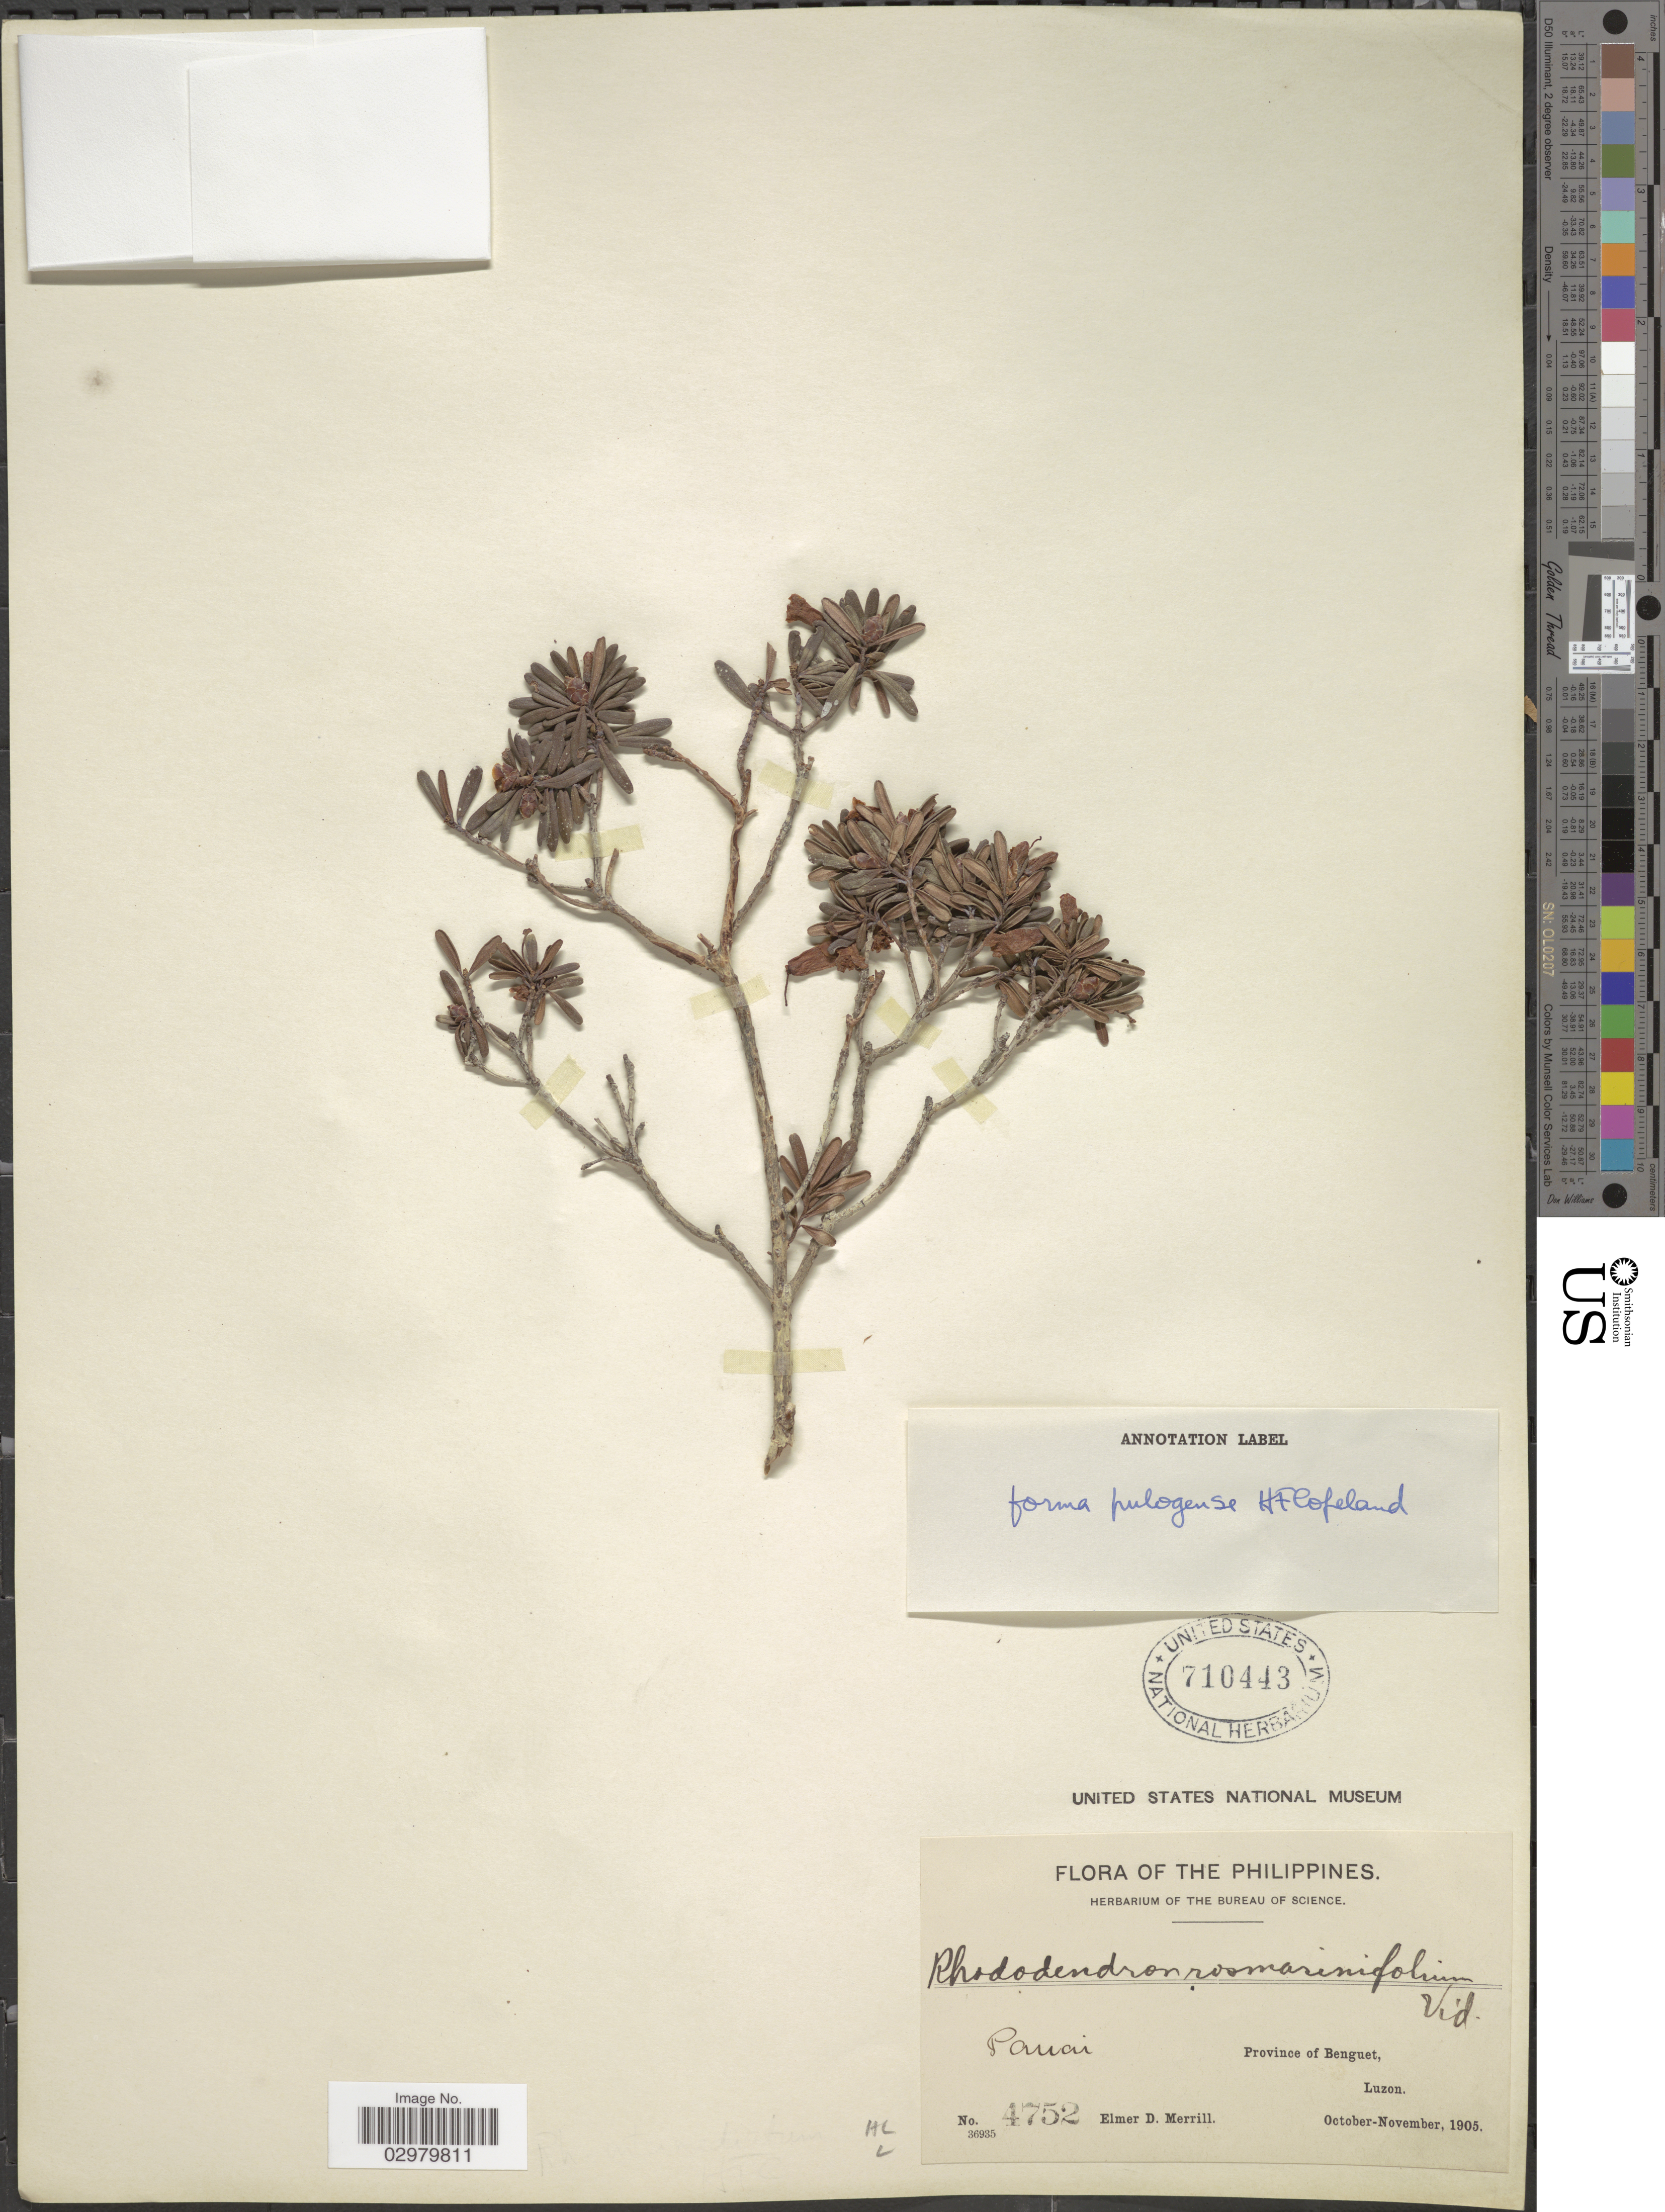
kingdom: Plantae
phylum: Tracheophyta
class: Magnoliopsida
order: Ericales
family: Ericaceae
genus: Rhododendron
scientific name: Rhododendron quadrasianum f. pulogense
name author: H.F. Copel.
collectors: E. D. Merrill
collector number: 4752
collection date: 1905-10/1905-11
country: Philippines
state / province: Cordillera (Administrative Region)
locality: Pauai. Province of Benguet, Luzon.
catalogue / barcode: US 710443